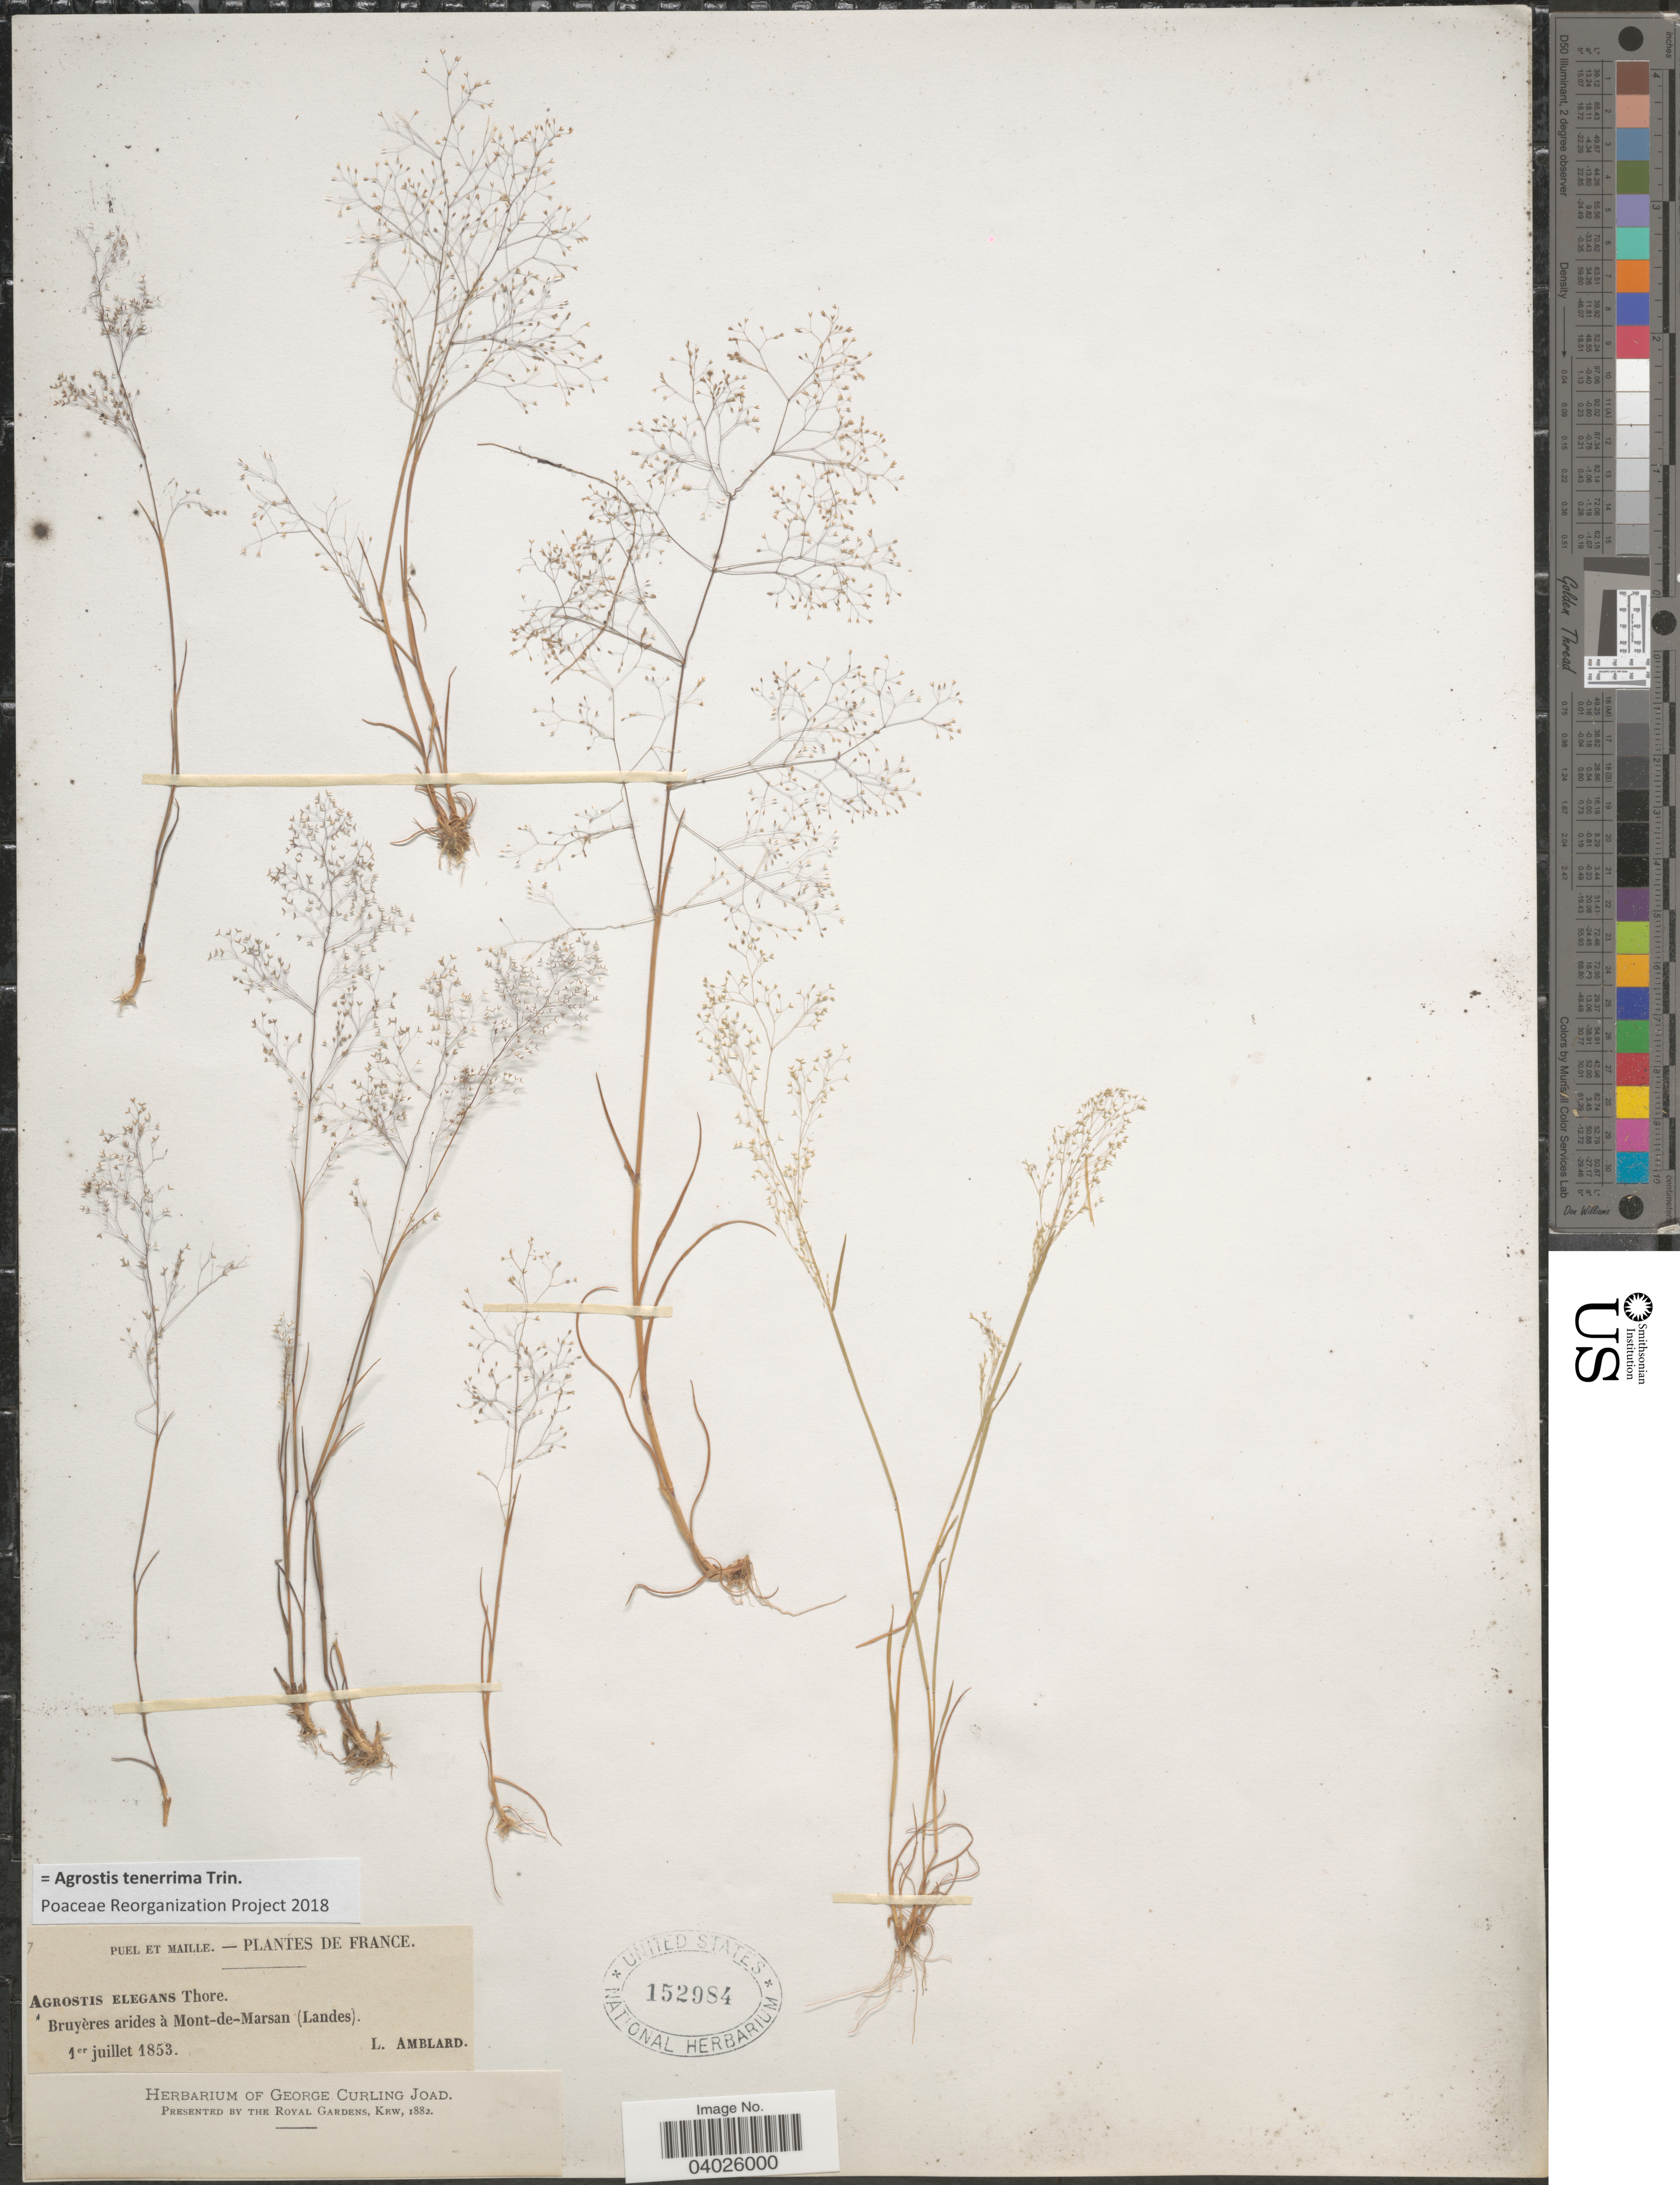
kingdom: Plantae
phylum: Tracheophyta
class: Liliopsida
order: Poales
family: Poaceae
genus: Agrostis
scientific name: Agrostis tenerrima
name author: Trin.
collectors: L. Amblard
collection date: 1853-07-01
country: France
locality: Bruyères arides à Mont-de-Marsan (Landes).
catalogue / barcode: US 152984